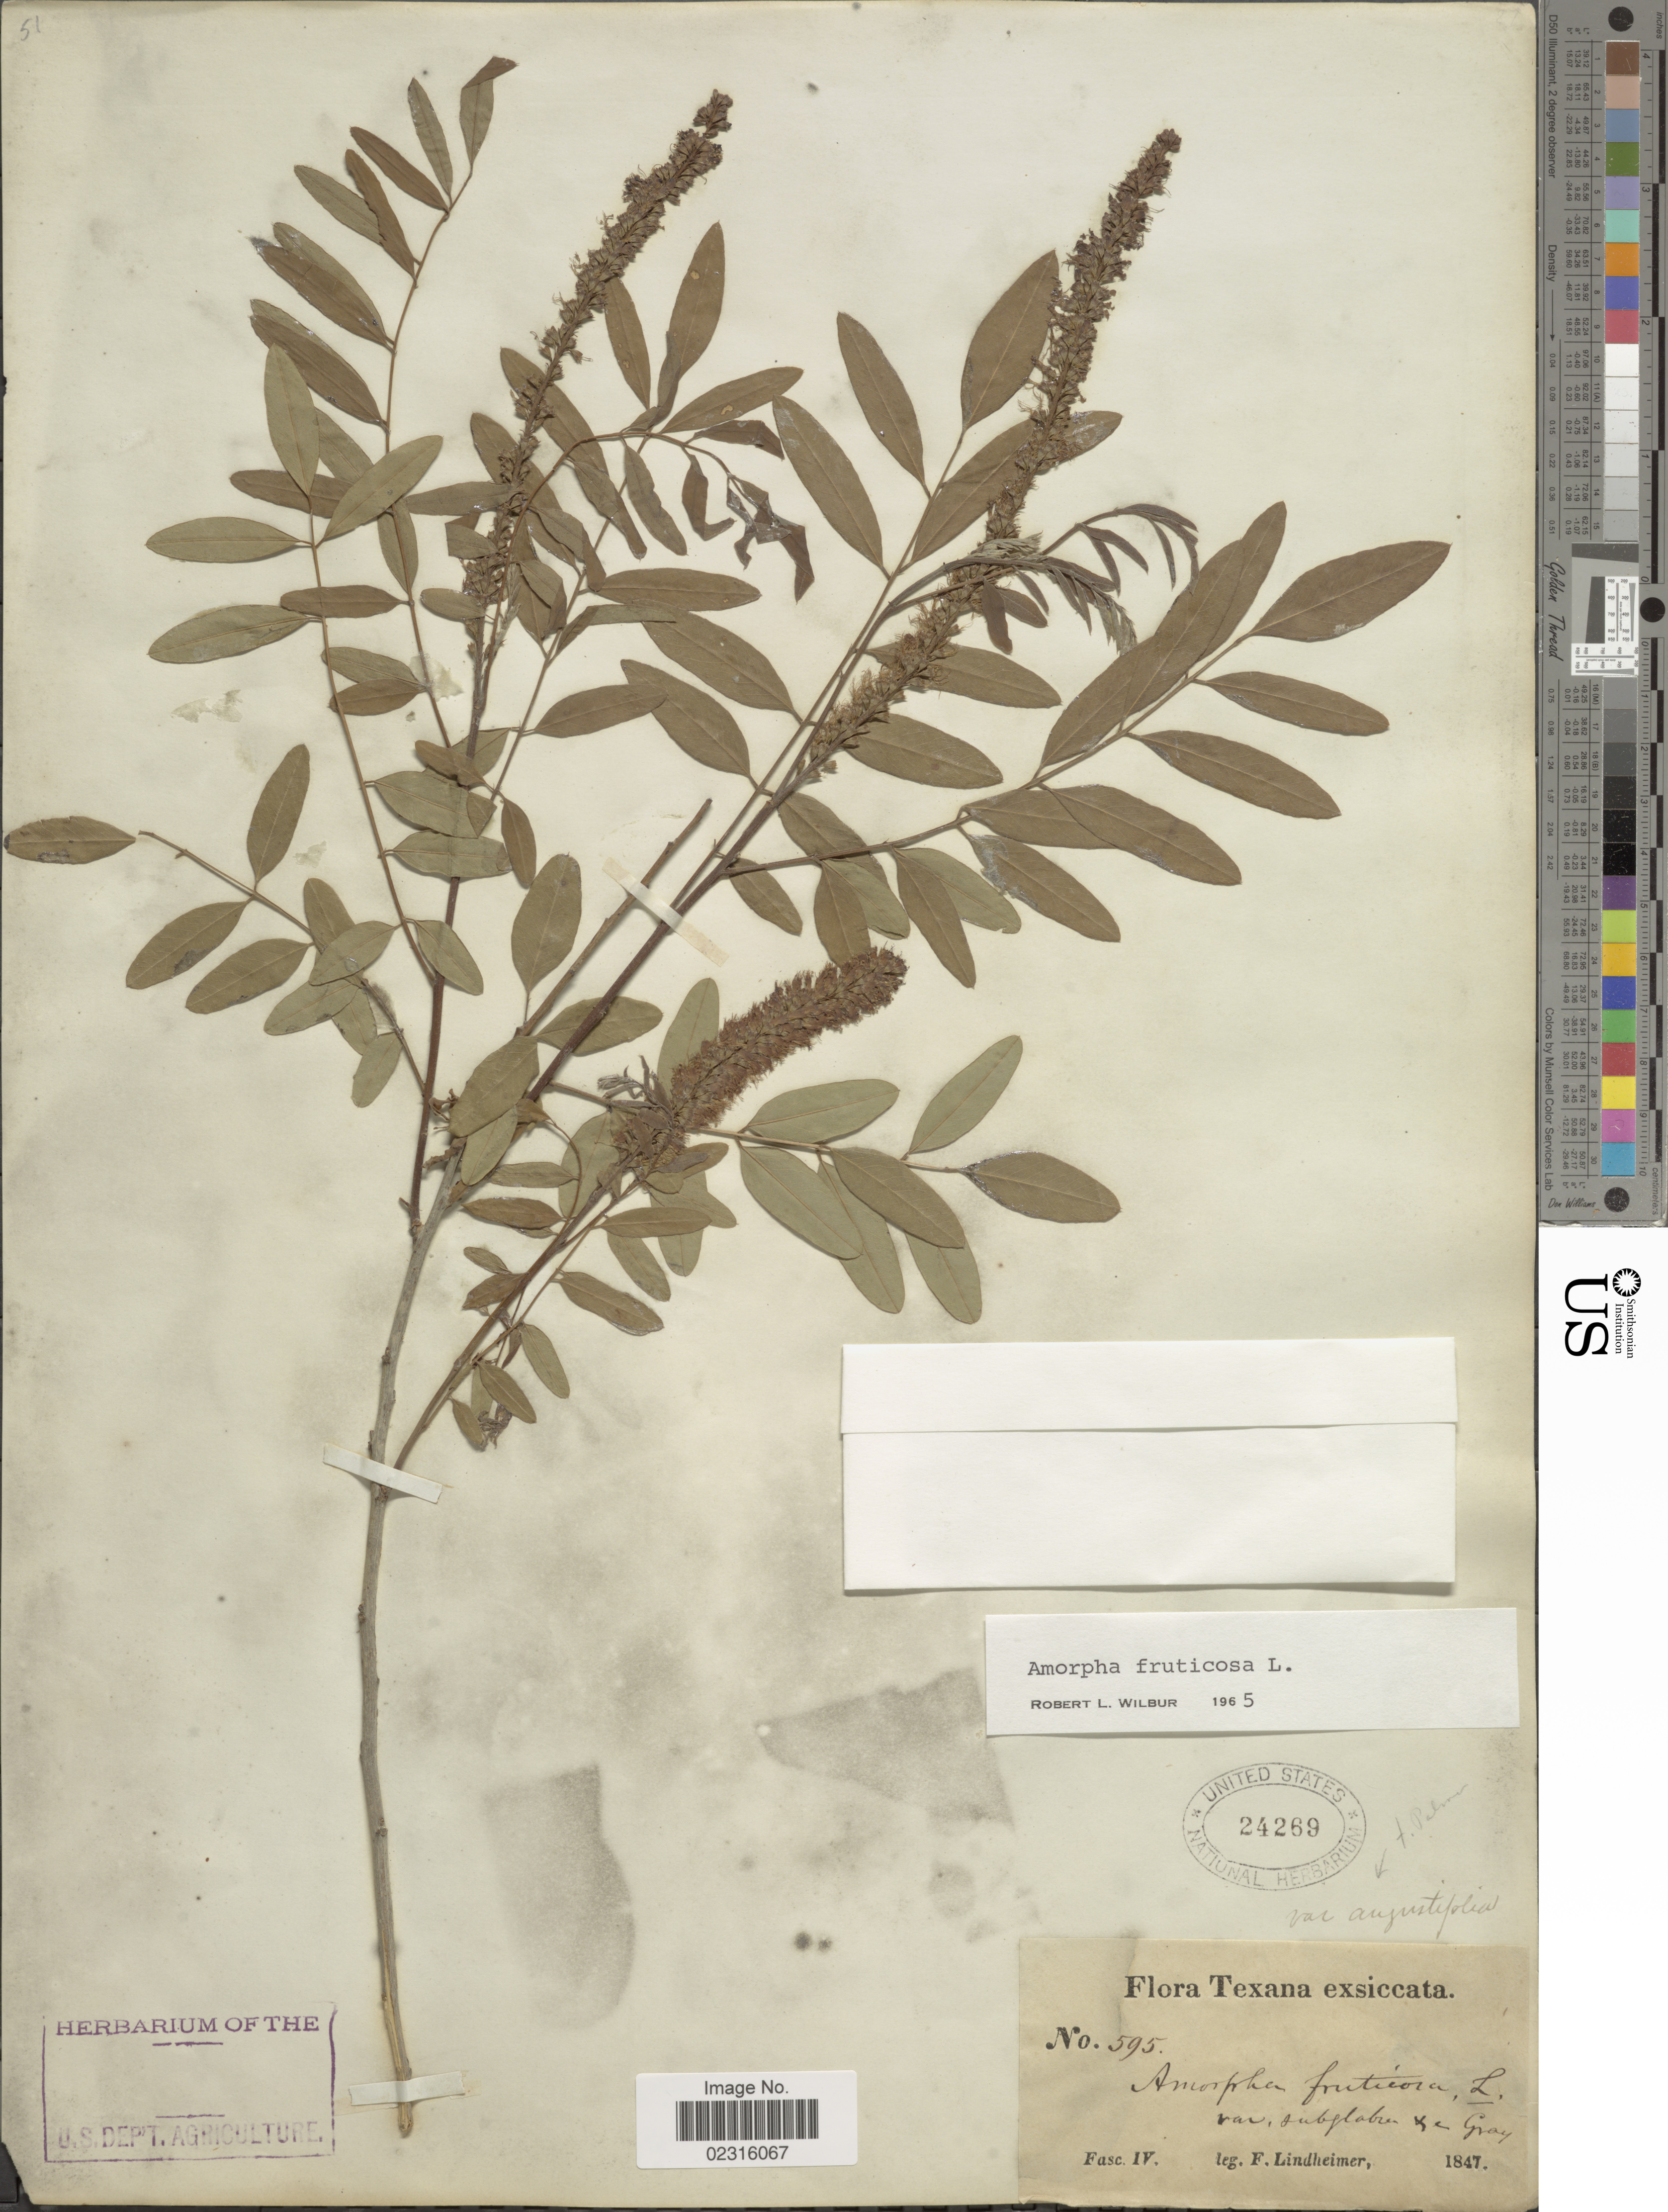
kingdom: Plantae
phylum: Tracheophyta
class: Magnoliopsida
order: Fabales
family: Fabaceae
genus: Amorpha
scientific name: Amorpha fruticosa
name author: L.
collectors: F. Lindheimer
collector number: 595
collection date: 1847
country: United States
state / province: Texas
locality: Texana.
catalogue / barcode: US 24269